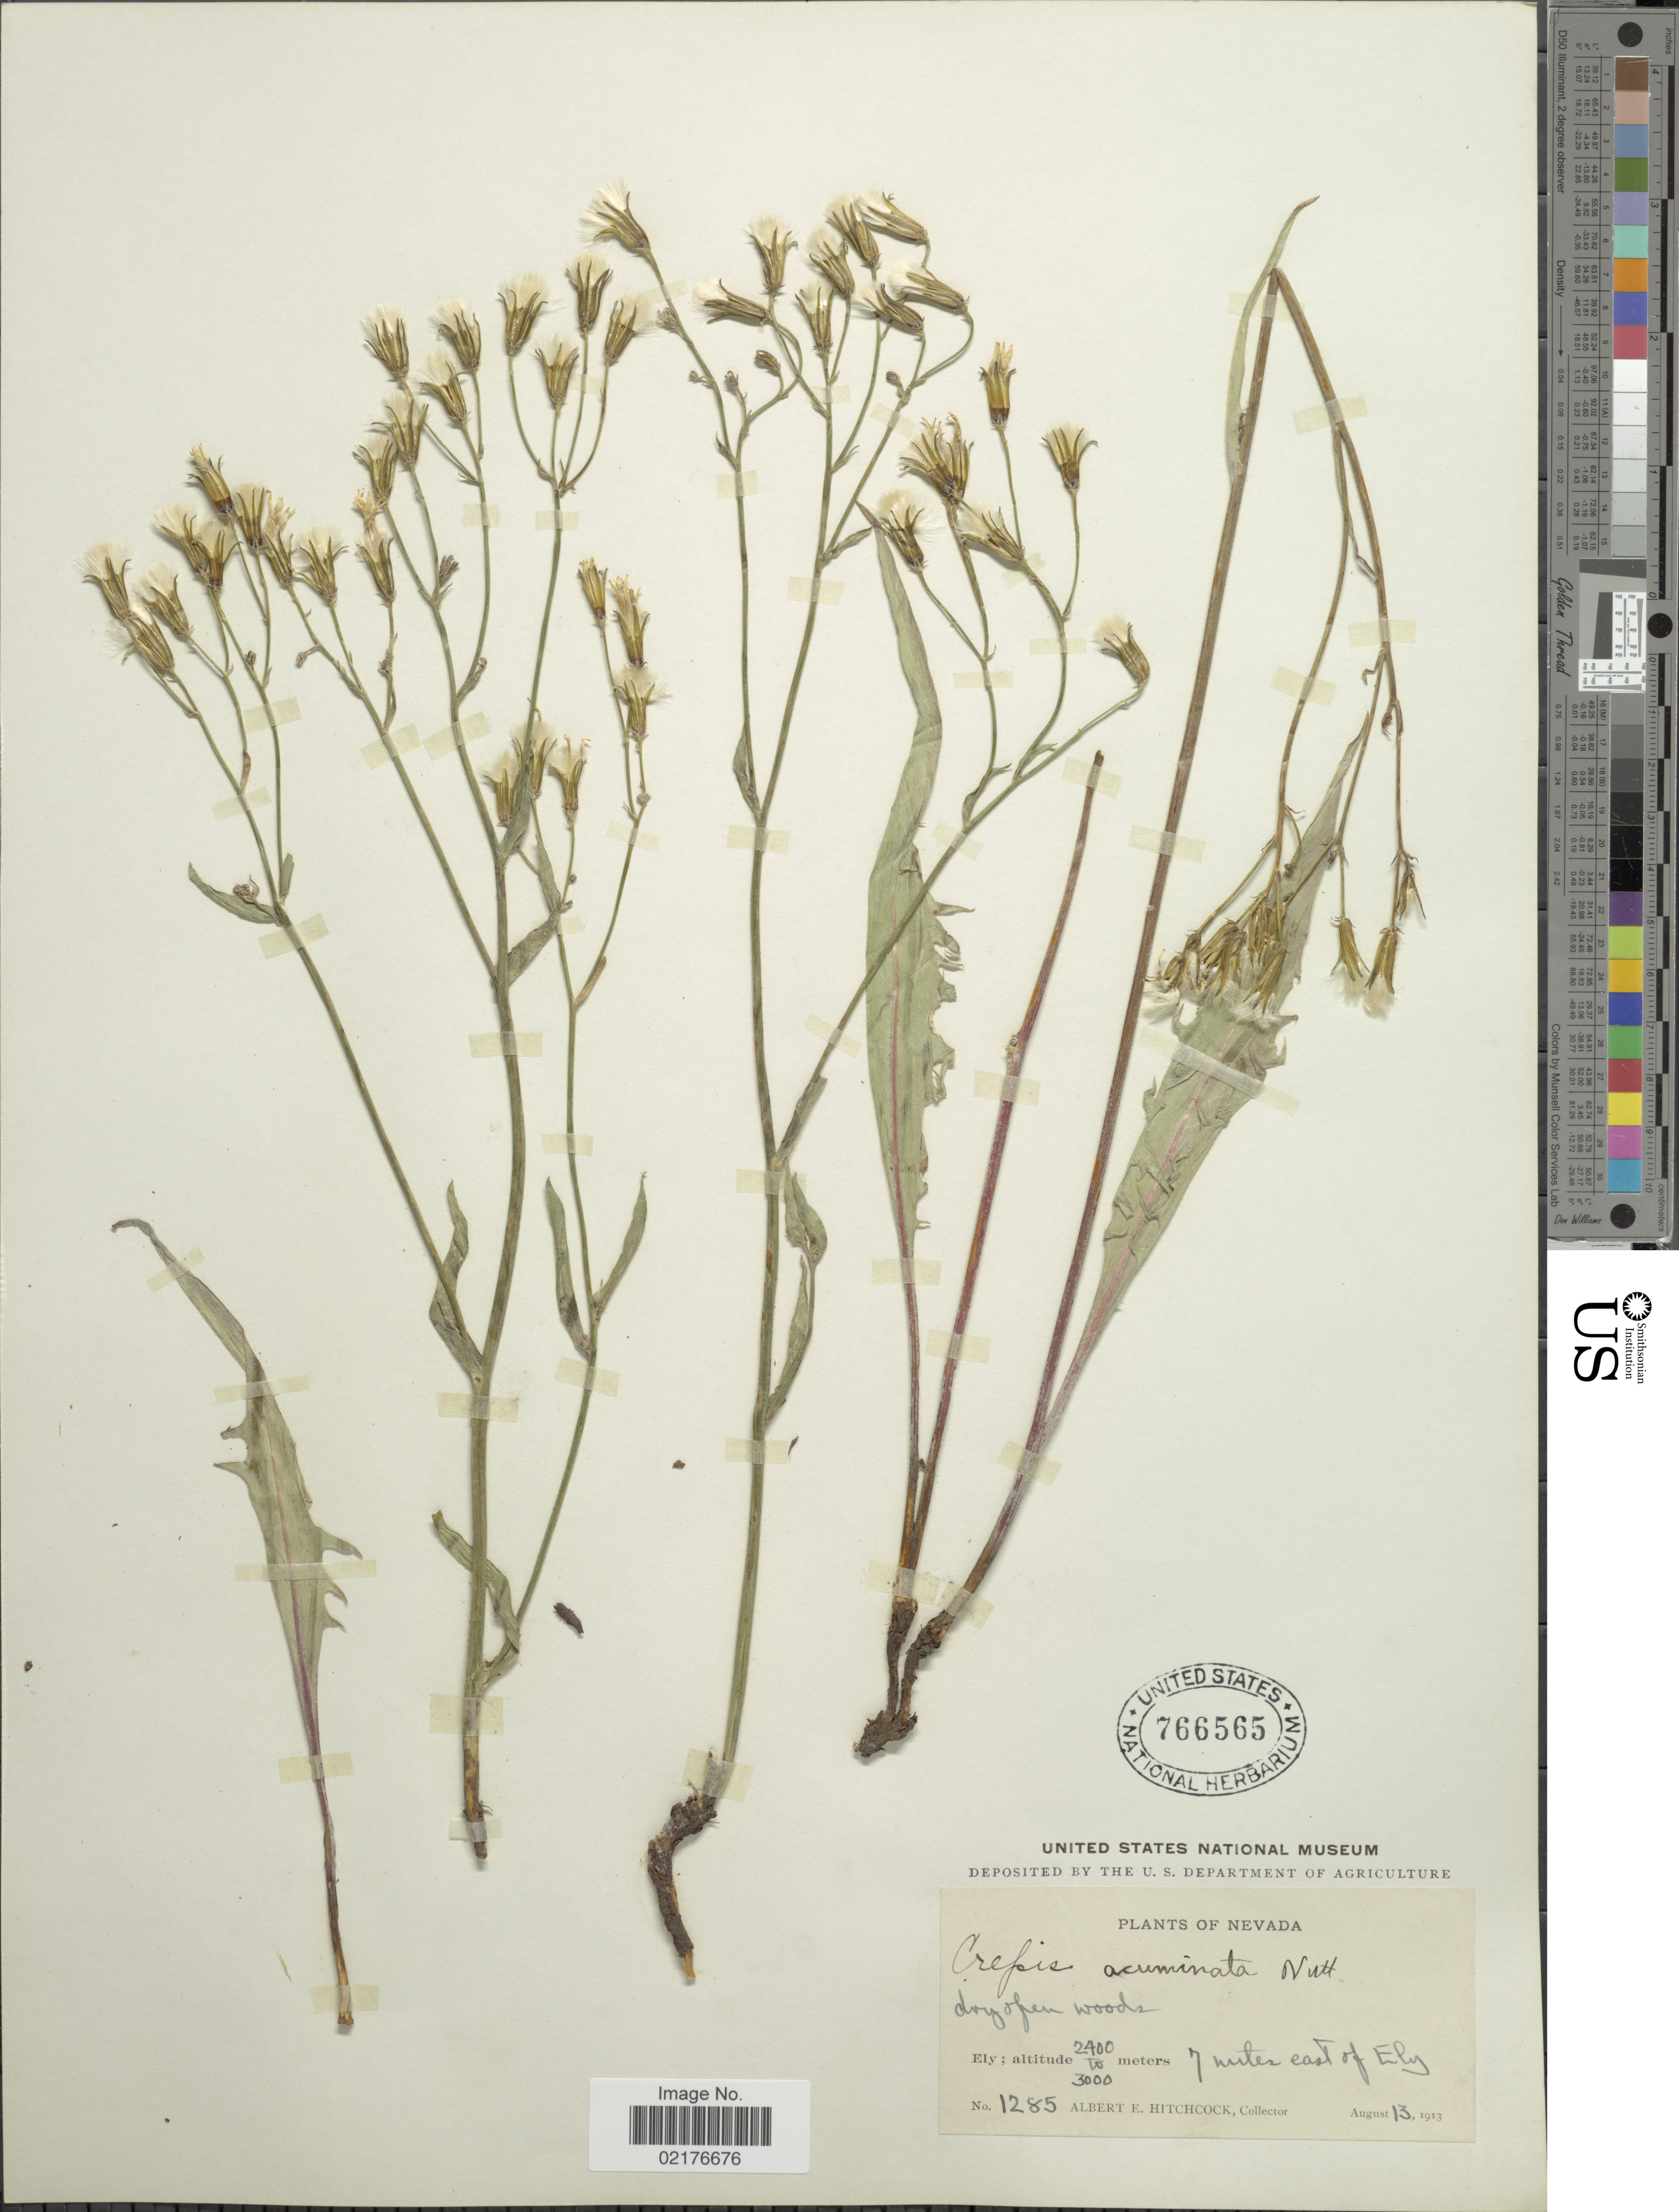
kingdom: Plantae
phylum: Tracheophyta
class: Magnoliopsida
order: Asterales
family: Asteraceae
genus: Crepis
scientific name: Crepis acuminata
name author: Nutt.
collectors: A. Hitchcock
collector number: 1285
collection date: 1913-08-13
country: United States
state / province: Nevada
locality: Ely, 7 miles east of Ely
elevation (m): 2400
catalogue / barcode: US 766565